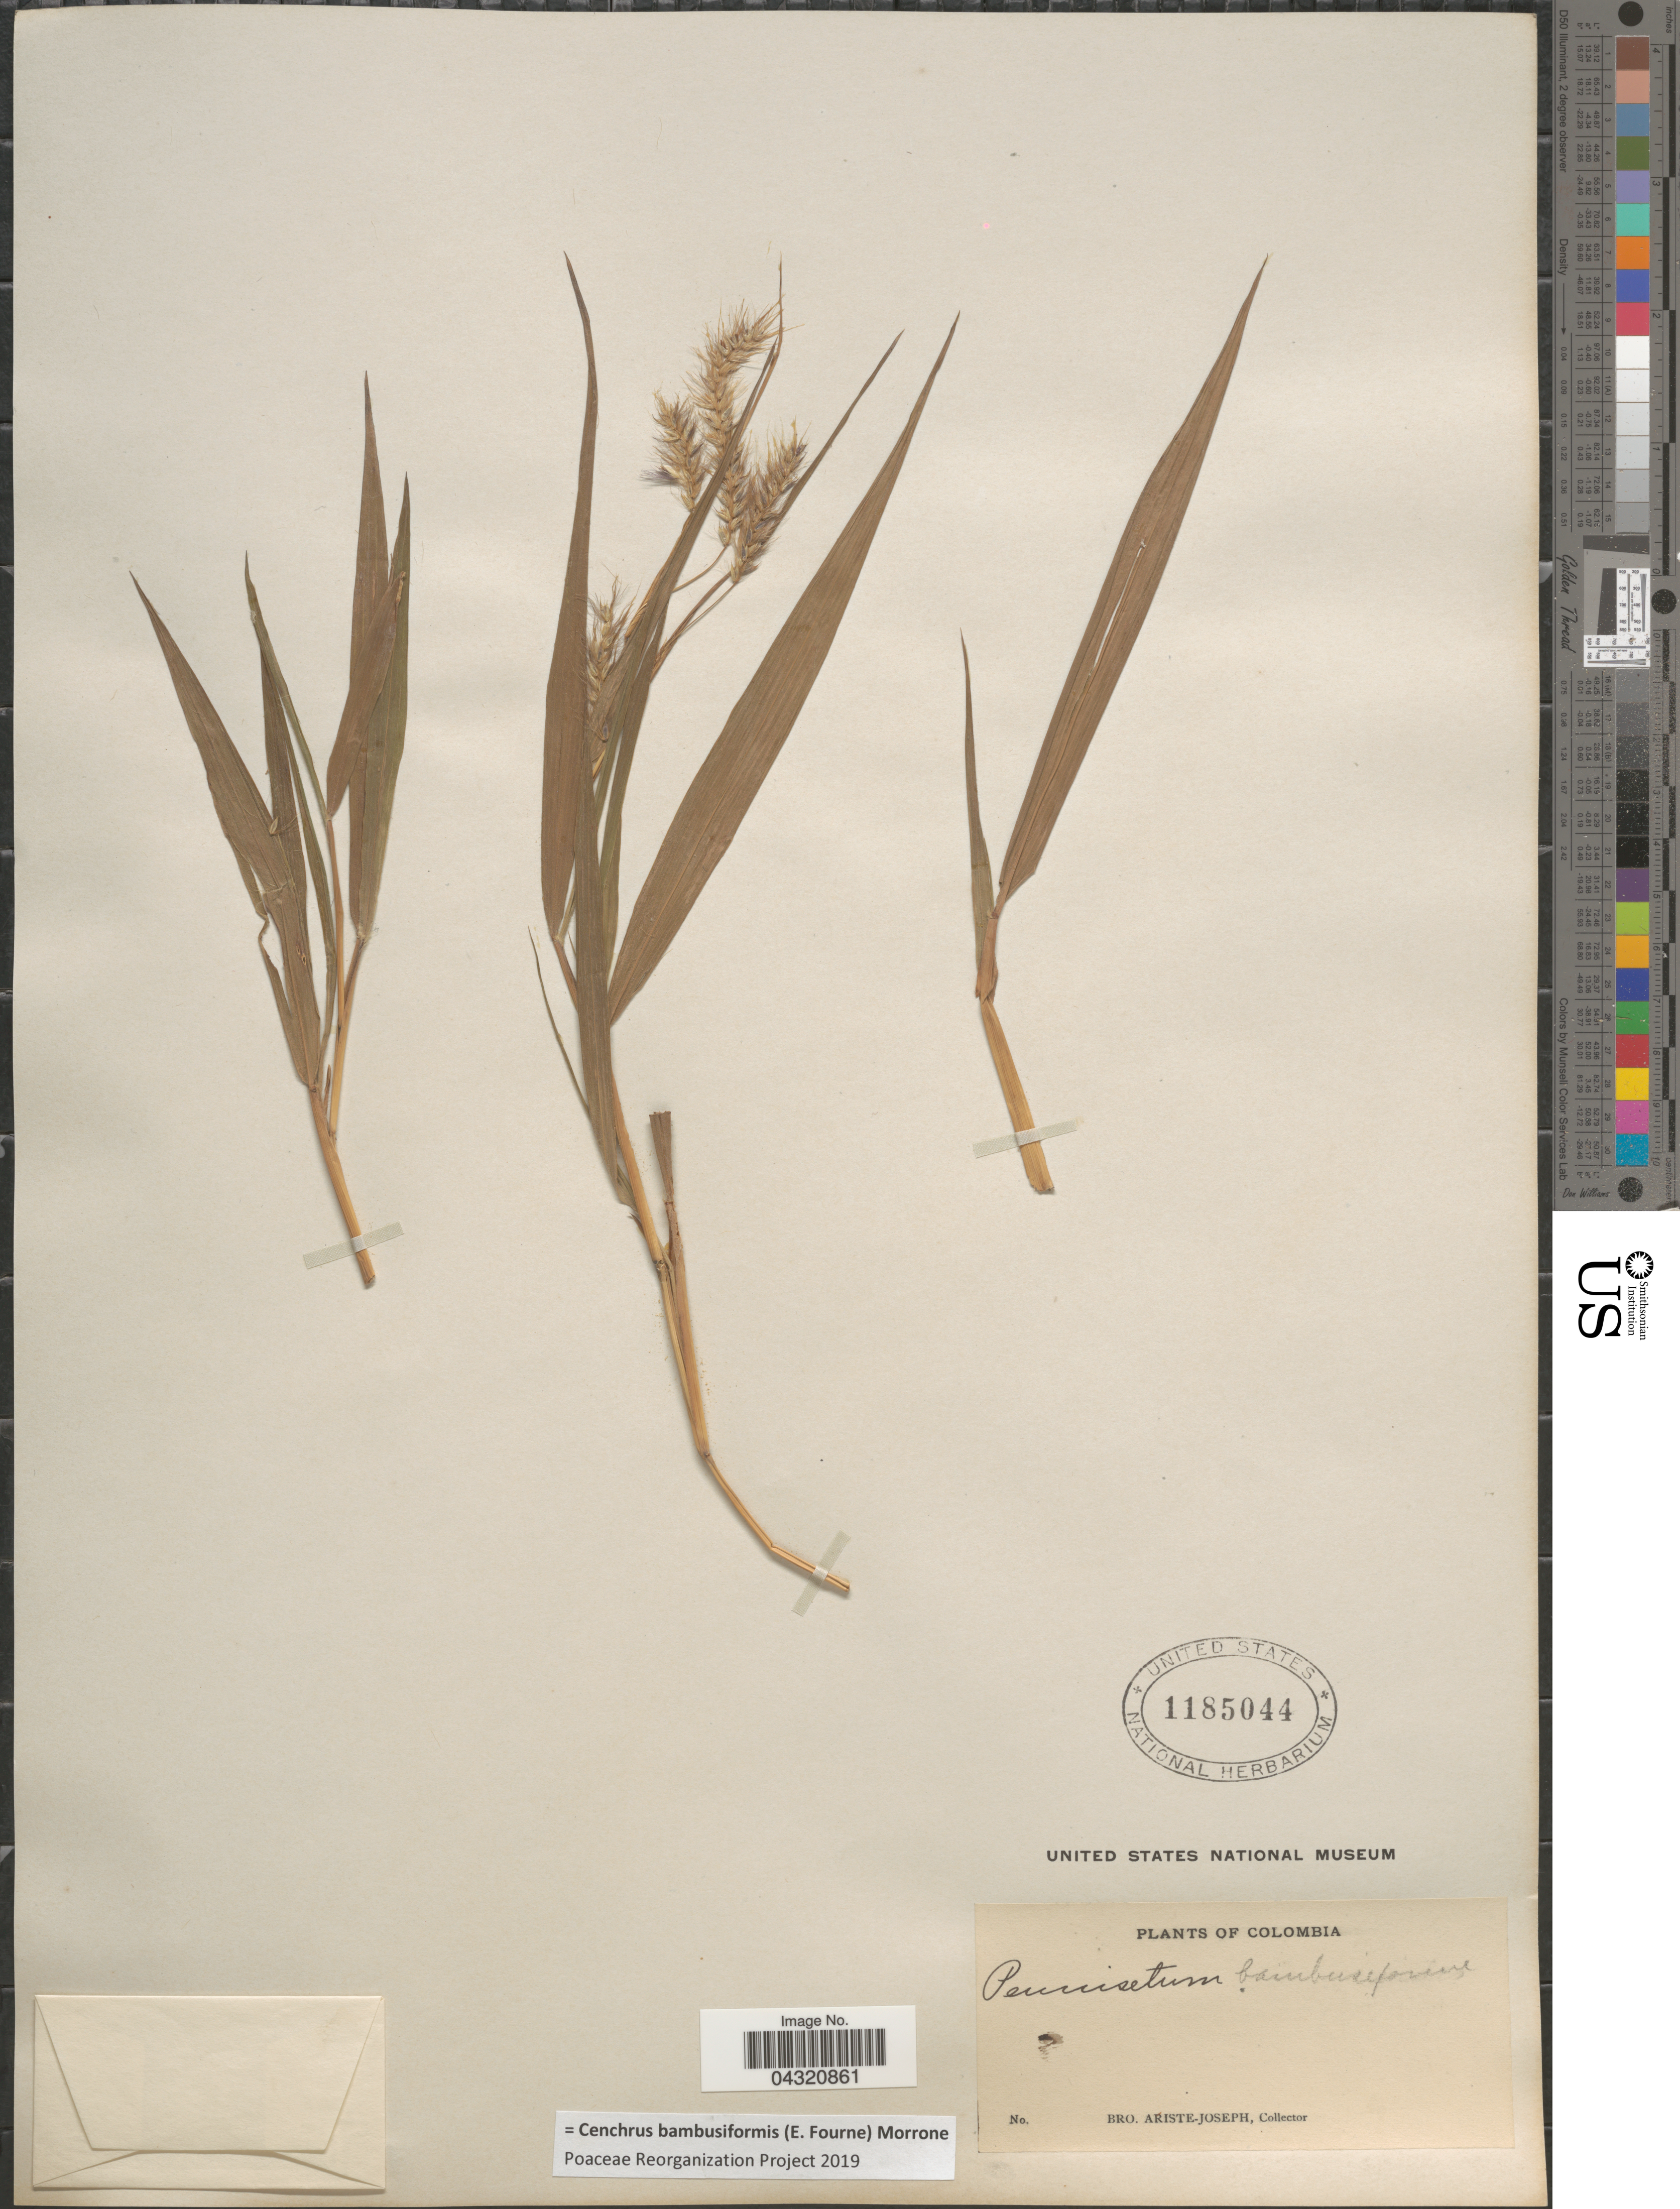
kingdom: Plantae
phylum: Tracheophyta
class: Liliopsida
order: Poales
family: Poaceae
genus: Cenchrus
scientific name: Cenchrus bambusiformis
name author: (E. Fourn.) Morrone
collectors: Bro. Ariste-Joseph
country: Colombia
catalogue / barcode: US 1185044